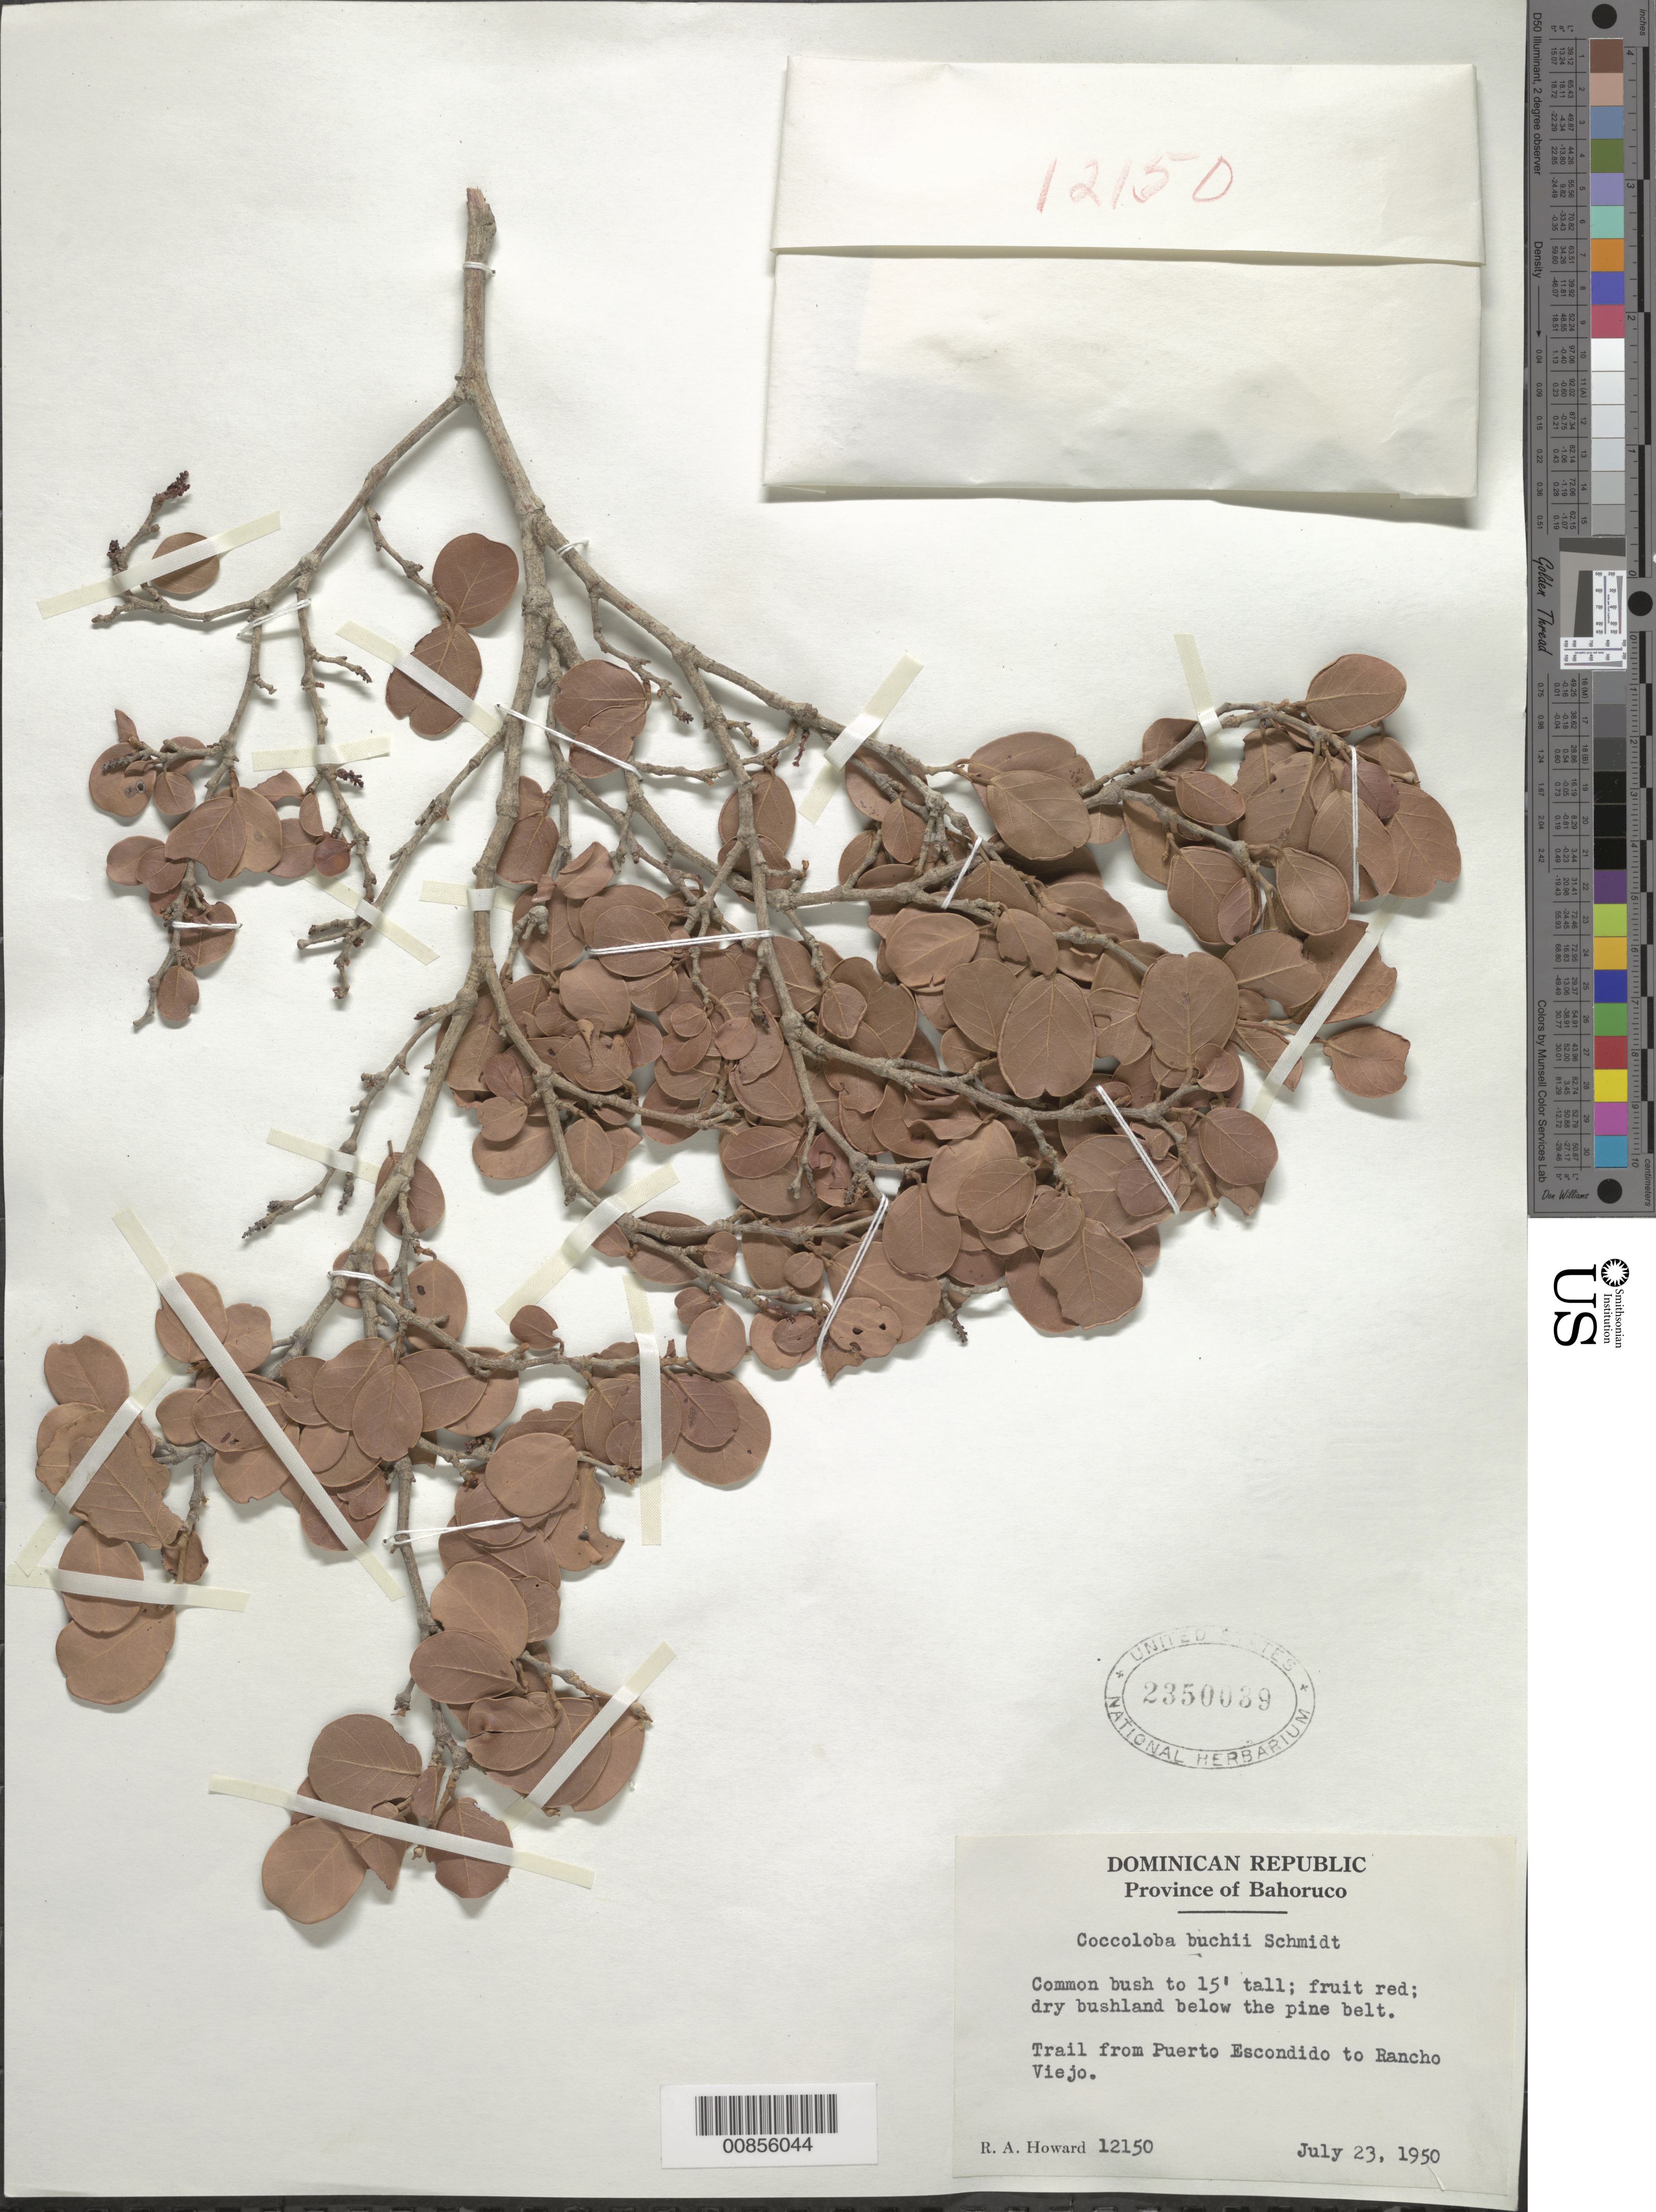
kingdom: Plantae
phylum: Tracheophyta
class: Magnoliopsida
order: Caryophyllales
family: Polygonaceae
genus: Coccoloba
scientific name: Coccoloba buchii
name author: O.C. Schmidt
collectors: R. A. Howard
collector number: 12150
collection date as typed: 23 Jul 1950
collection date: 1950-07-23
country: Dominican Republic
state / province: Baoruco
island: Hispaniola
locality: Trail from Puerto Escondido to Rancho Viejo.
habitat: Dry bushland below the pine belt.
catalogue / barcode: US 2350039